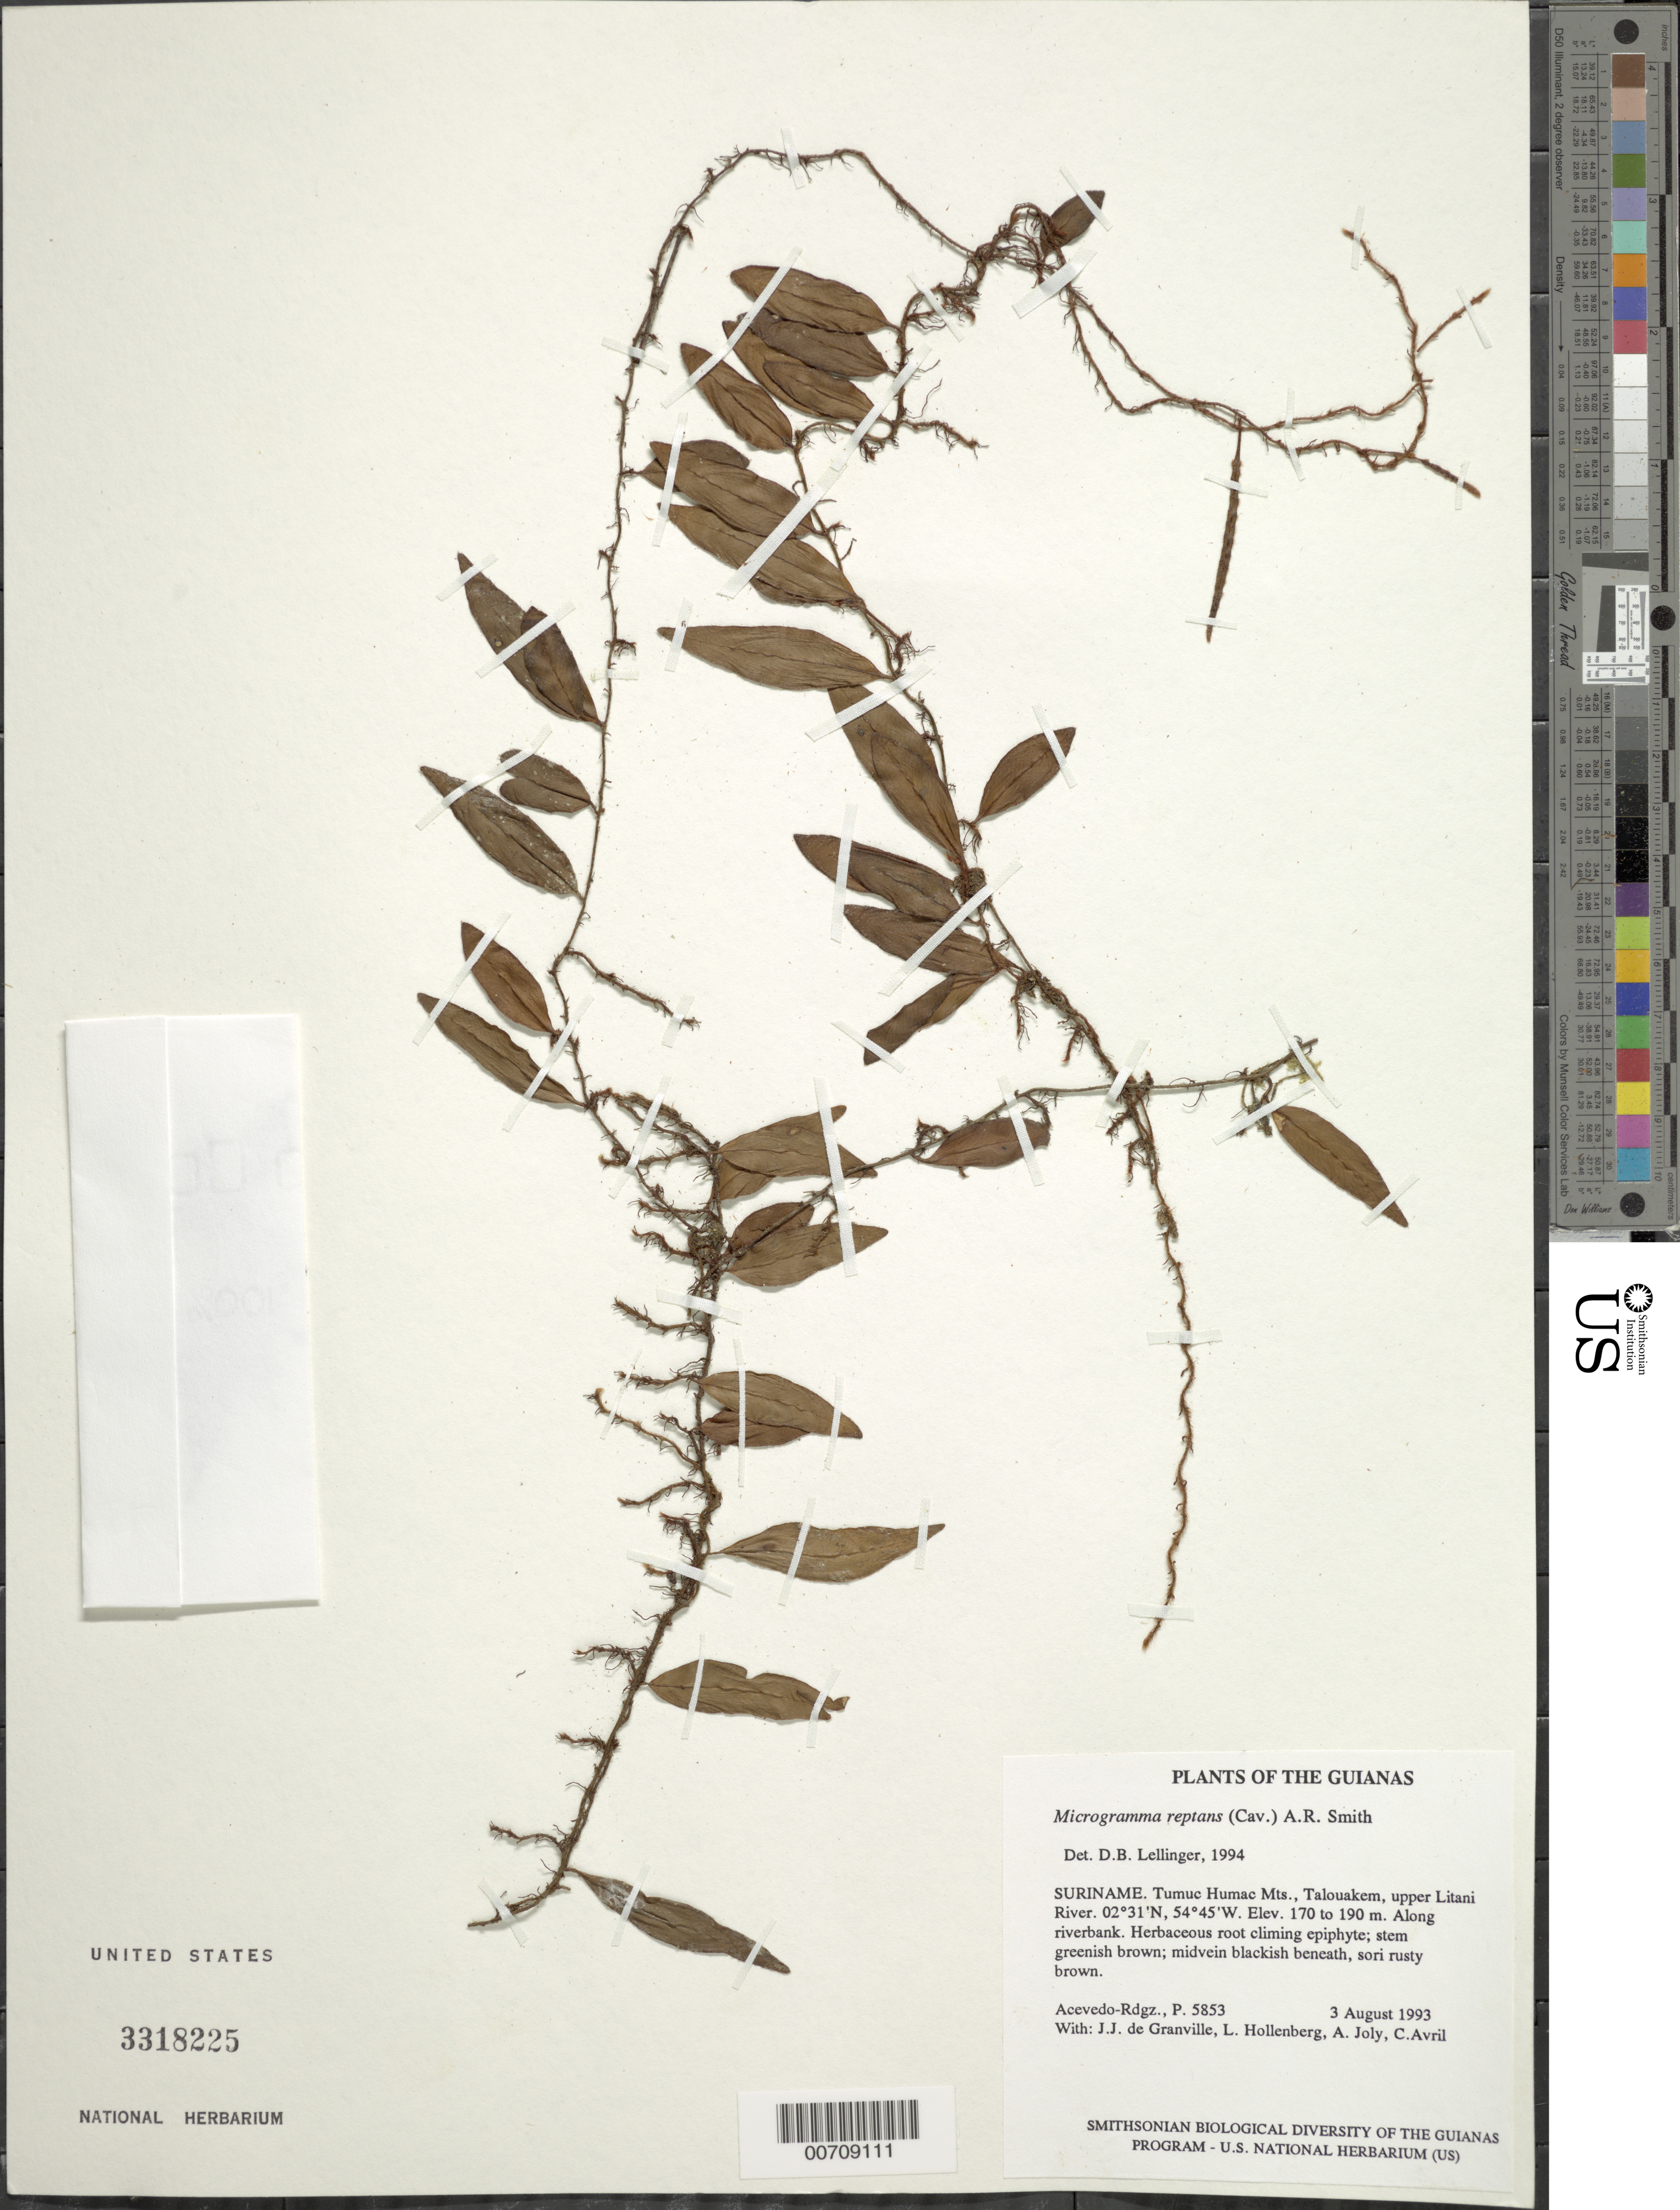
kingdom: Plantae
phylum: Tracheophyta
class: Polypodiopsida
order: Polypodiales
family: Polypodiaceae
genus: Microgramma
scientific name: Microgramma reptans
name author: (Cav.) A.R. Sm.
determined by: Lellinger, David B., (BOT), Smithsonian Institution - National Museum of Natural History (UNITED STATES)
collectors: P. Acevedo-Rodr., J.-J. de Granville, A. Joly, A. Boyer & L. Hollenberg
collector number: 5853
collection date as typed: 03 Aug 1993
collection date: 1993-08-03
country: Suriname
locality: Tumuc Humac Mts., Talouakem, upper Litani River.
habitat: Along riverbank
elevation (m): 170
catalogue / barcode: US 3318225